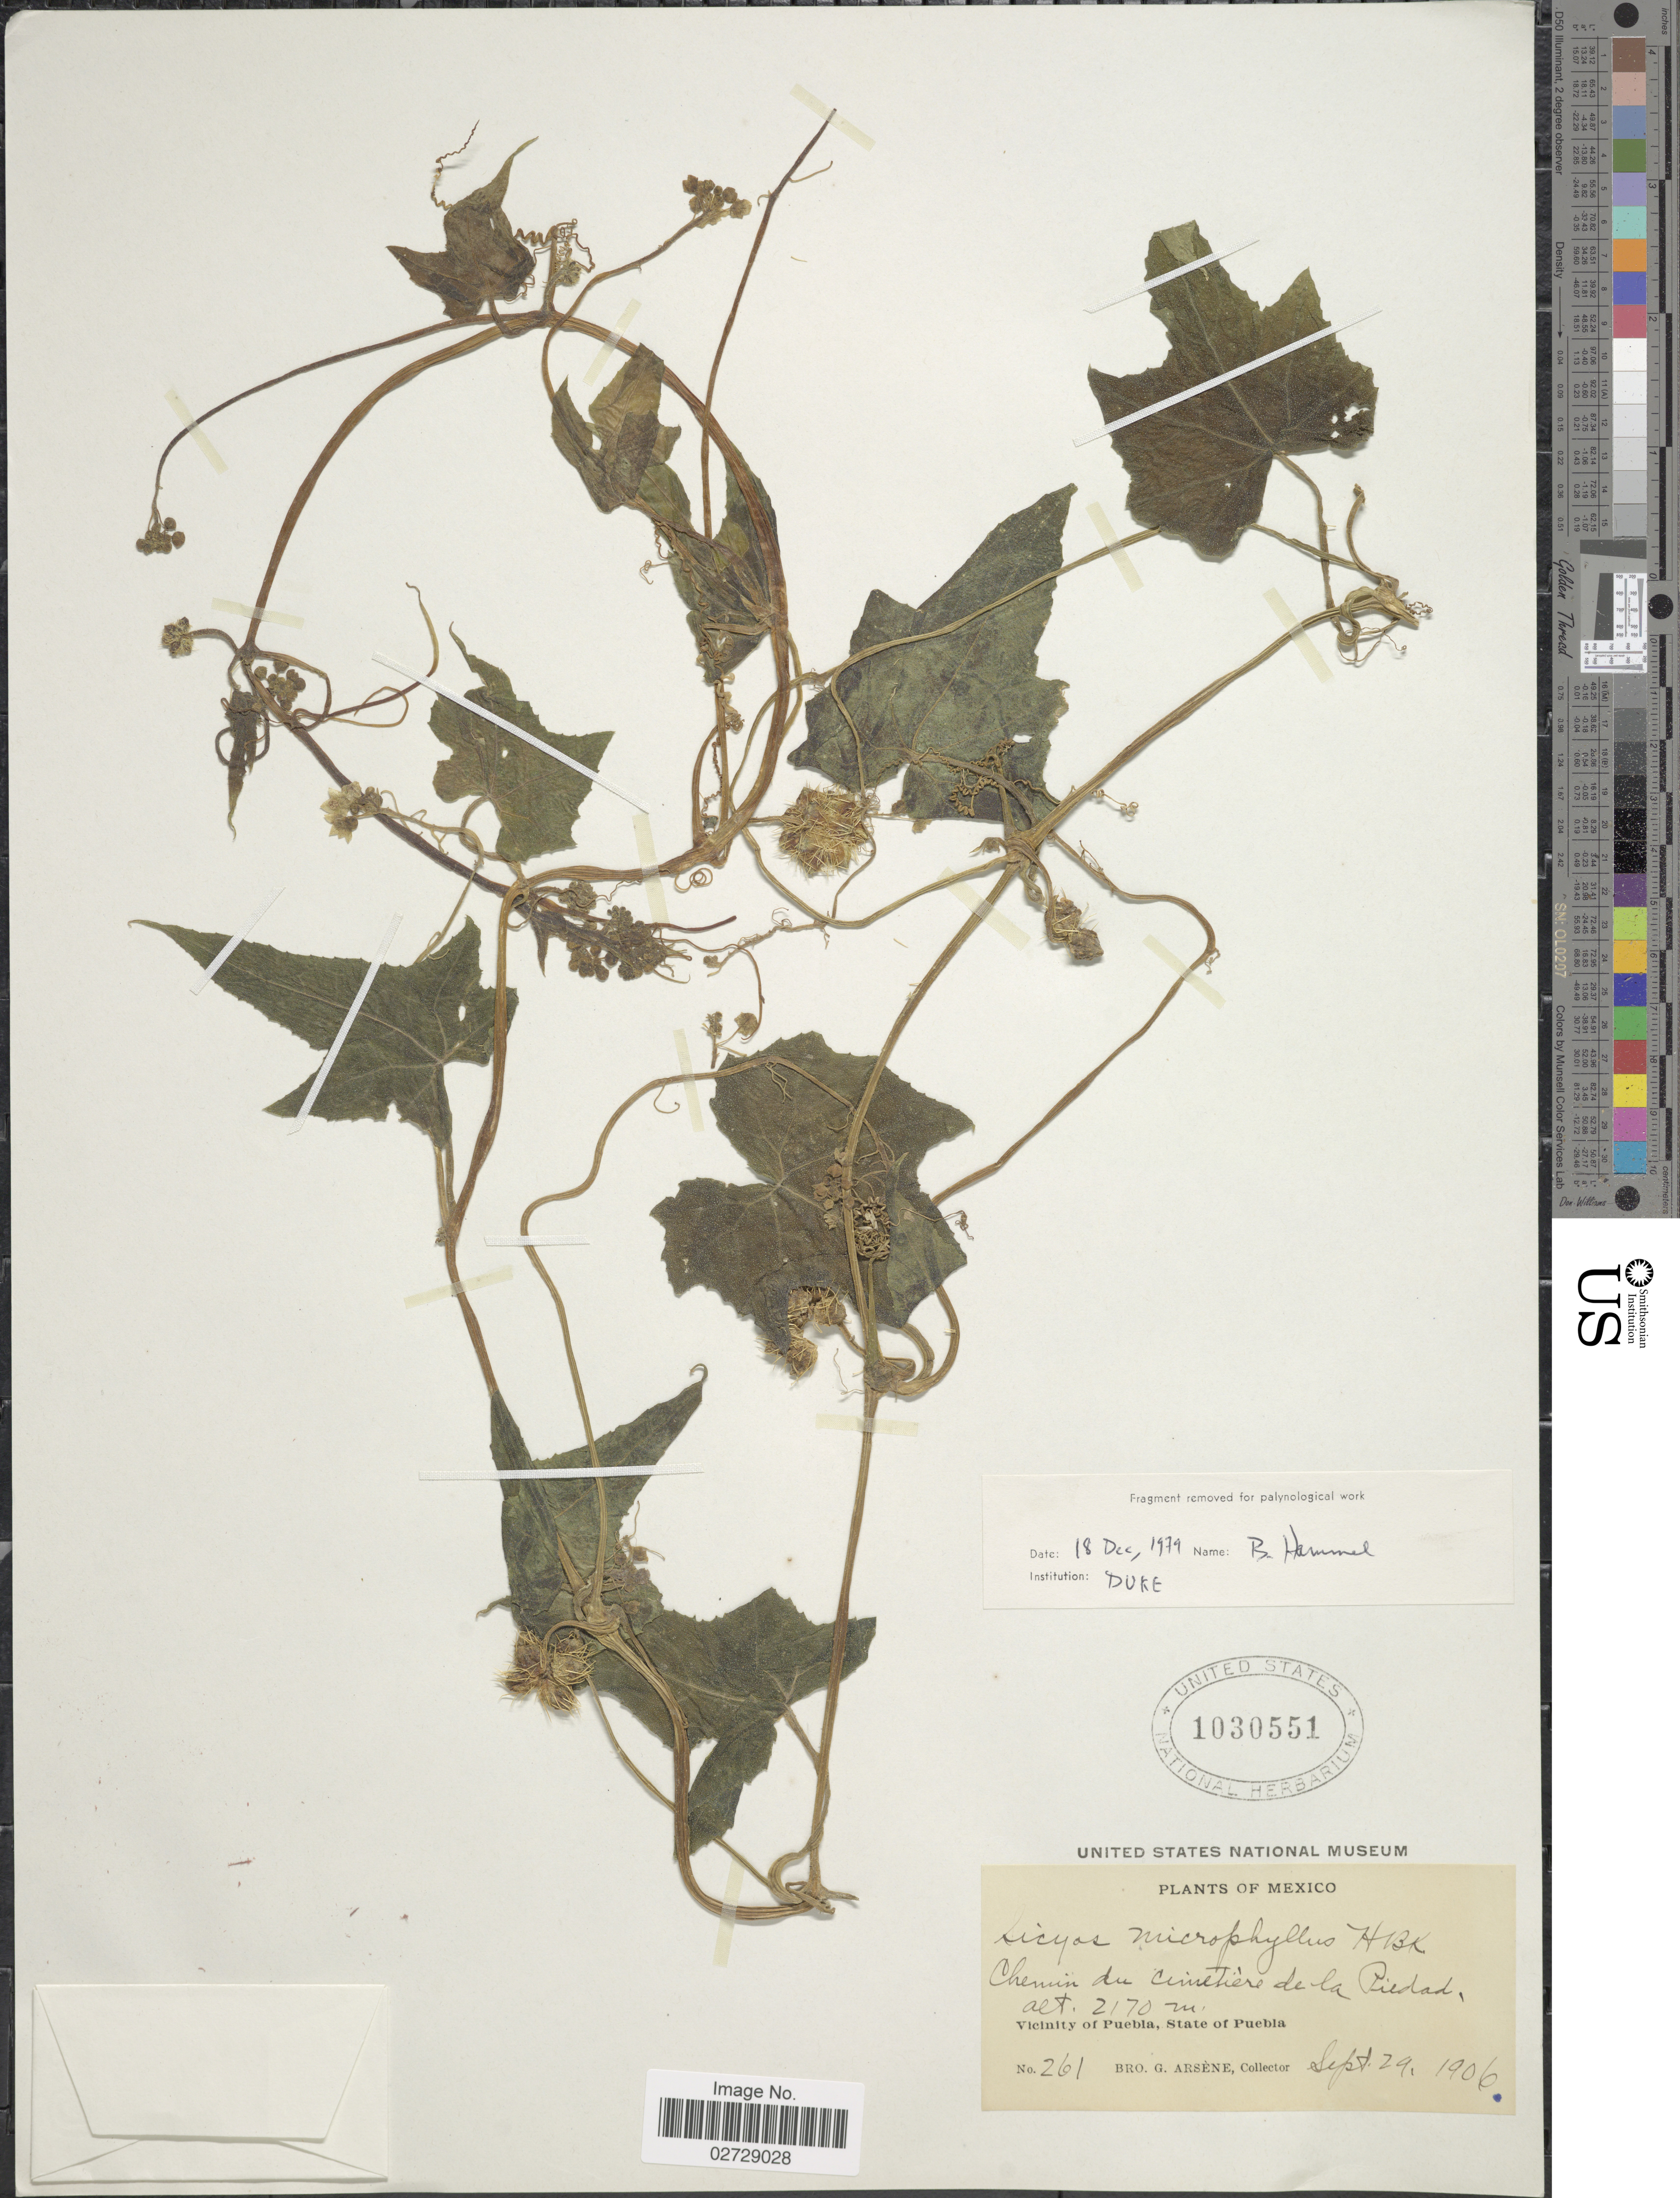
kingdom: Plantae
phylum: Tracheophyta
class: Magnoliopsida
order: Cucurbitales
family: Cucurbitaceae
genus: Sicyos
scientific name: Sicyos microphyllus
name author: Kunth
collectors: Bro. G. Arsène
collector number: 261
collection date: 1906-09-29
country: Mexico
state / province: Puebla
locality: Chemin du cimetière de la Puedad, Vicinity of Puebla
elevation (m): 2170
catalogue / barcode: US 1030551